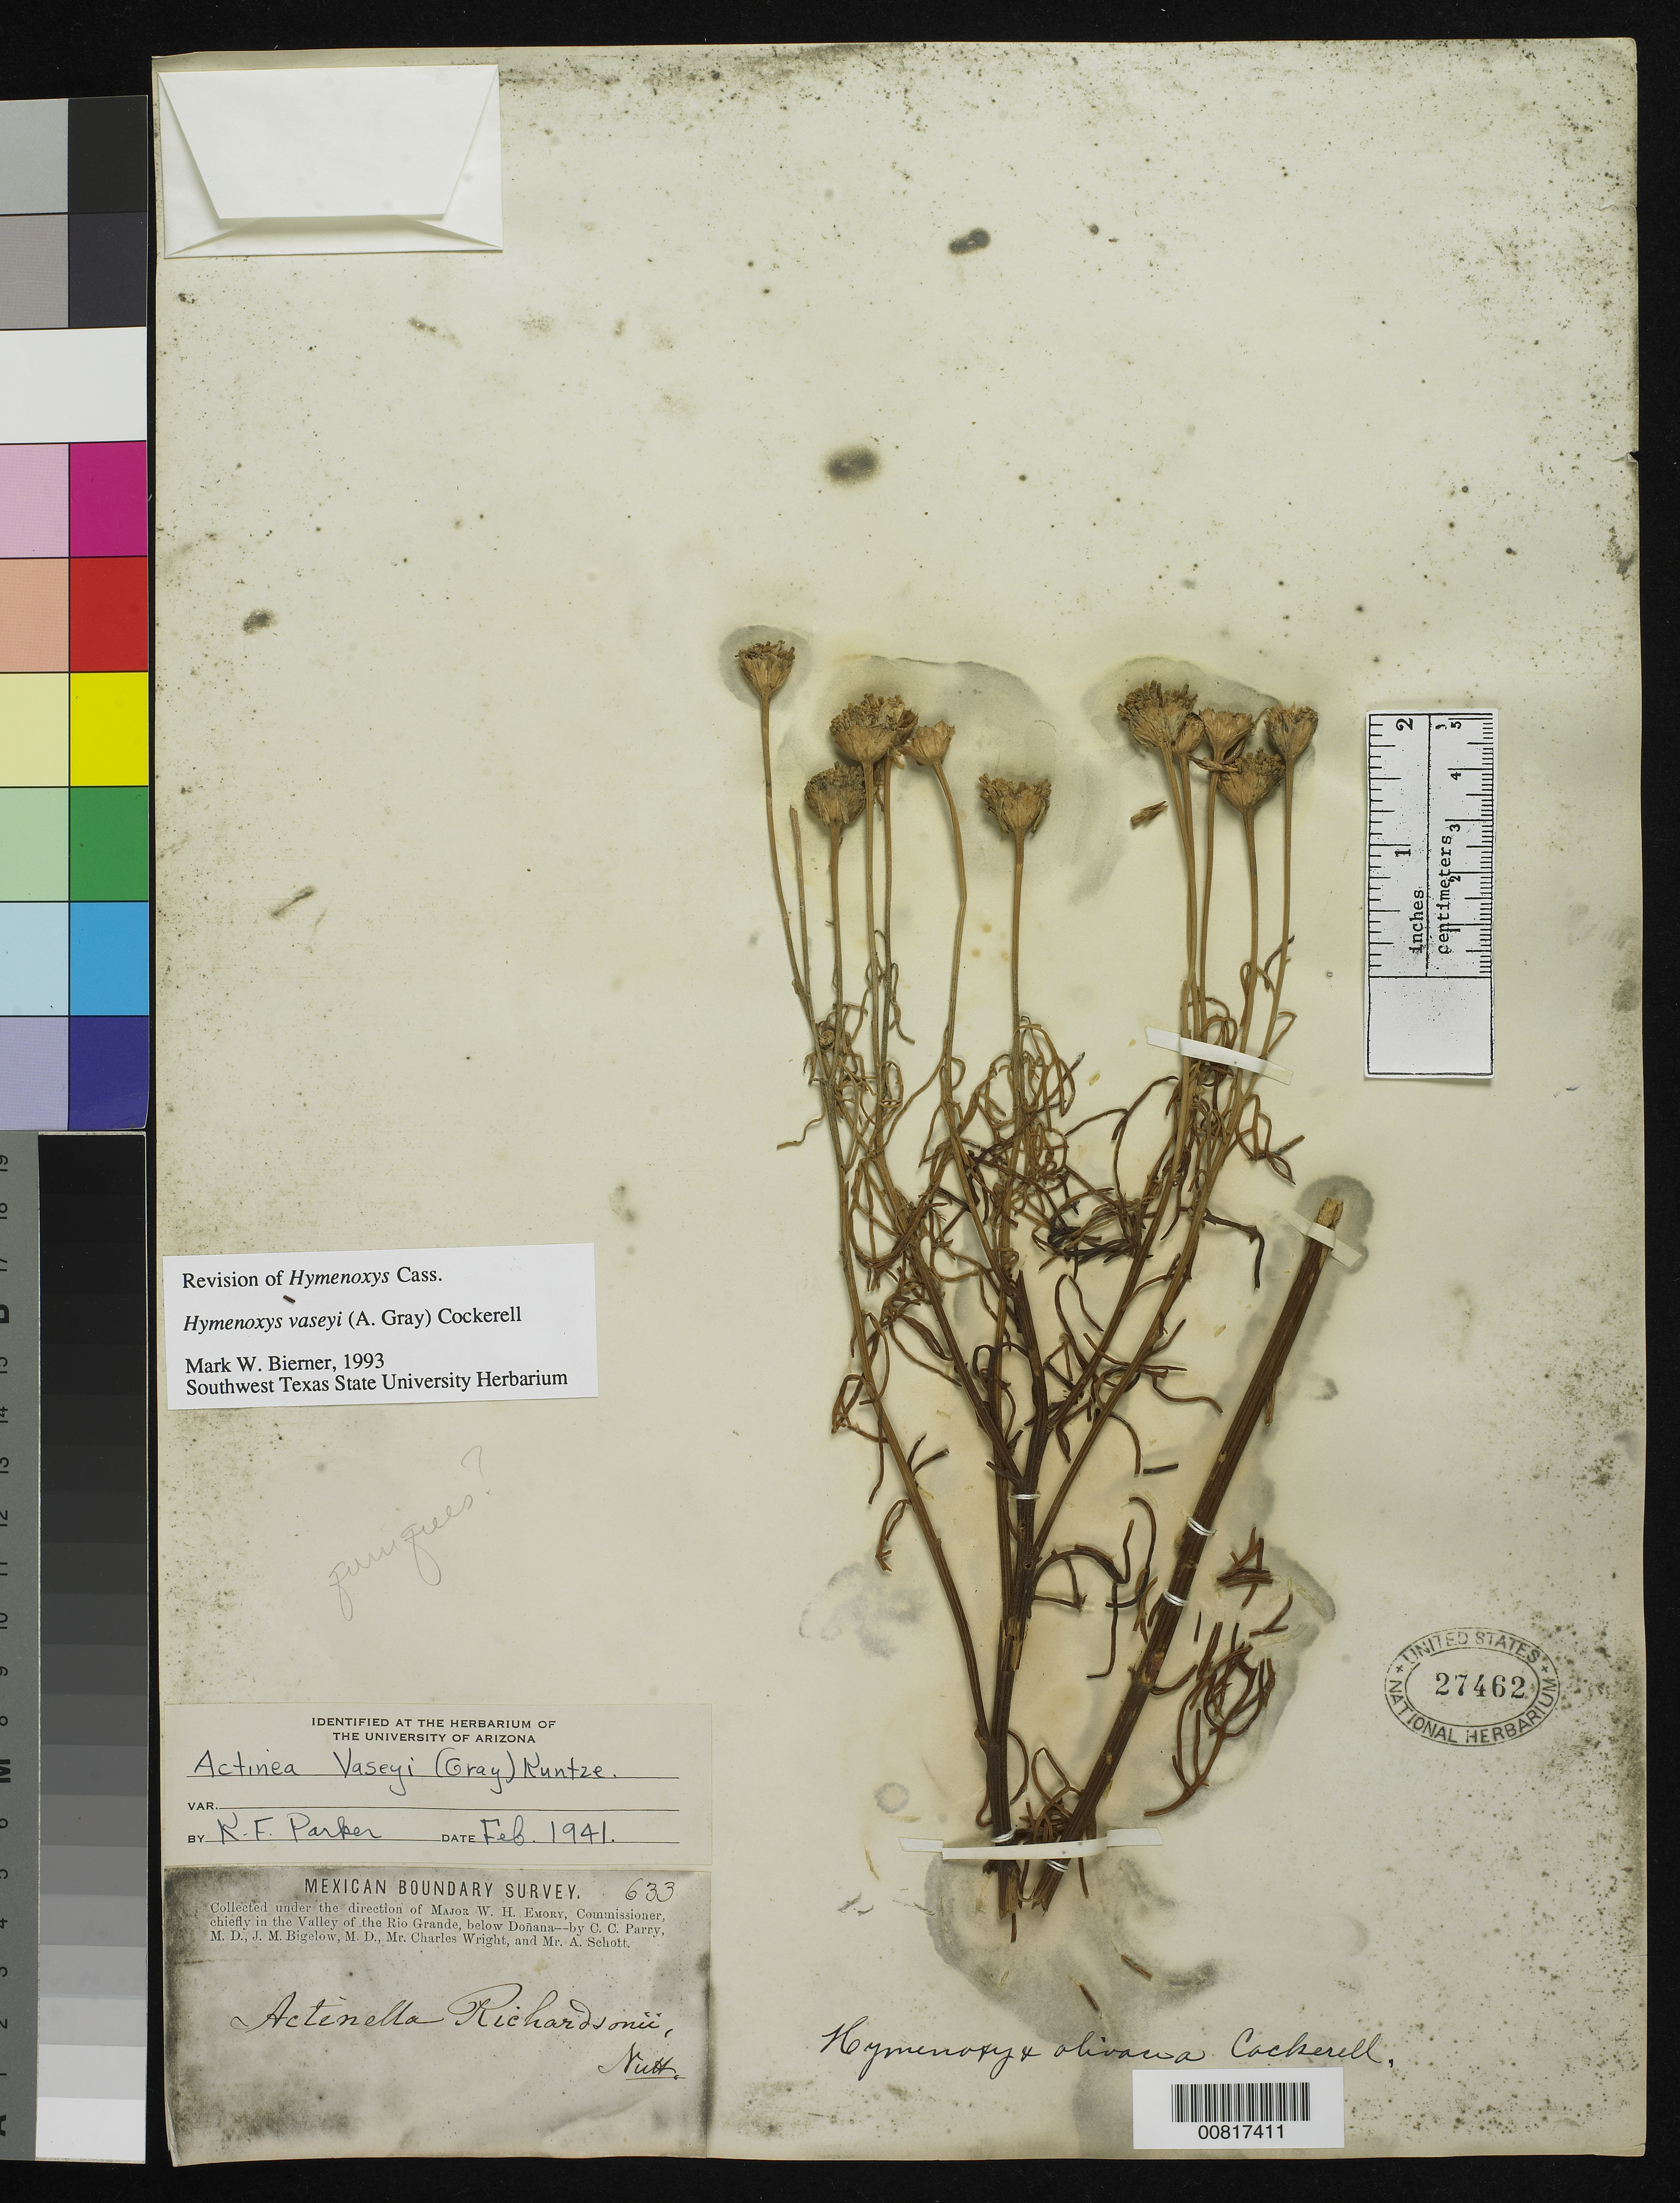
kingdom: Plantae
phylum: Tracheophyta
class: Magnoliopsida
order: Asterales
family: Asteraceae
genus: Hymenoxys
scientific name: Hymenoxys vaseyi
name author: (A. Gray) Cockerell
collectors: C. C. Parry, J. M. Bigelow, C. Wright & A. C. V. Schott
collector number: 633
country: United States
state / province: New Mexico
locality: Valley of the Rio Grande, below Doñana, New Mexico.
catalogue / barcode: US 27462